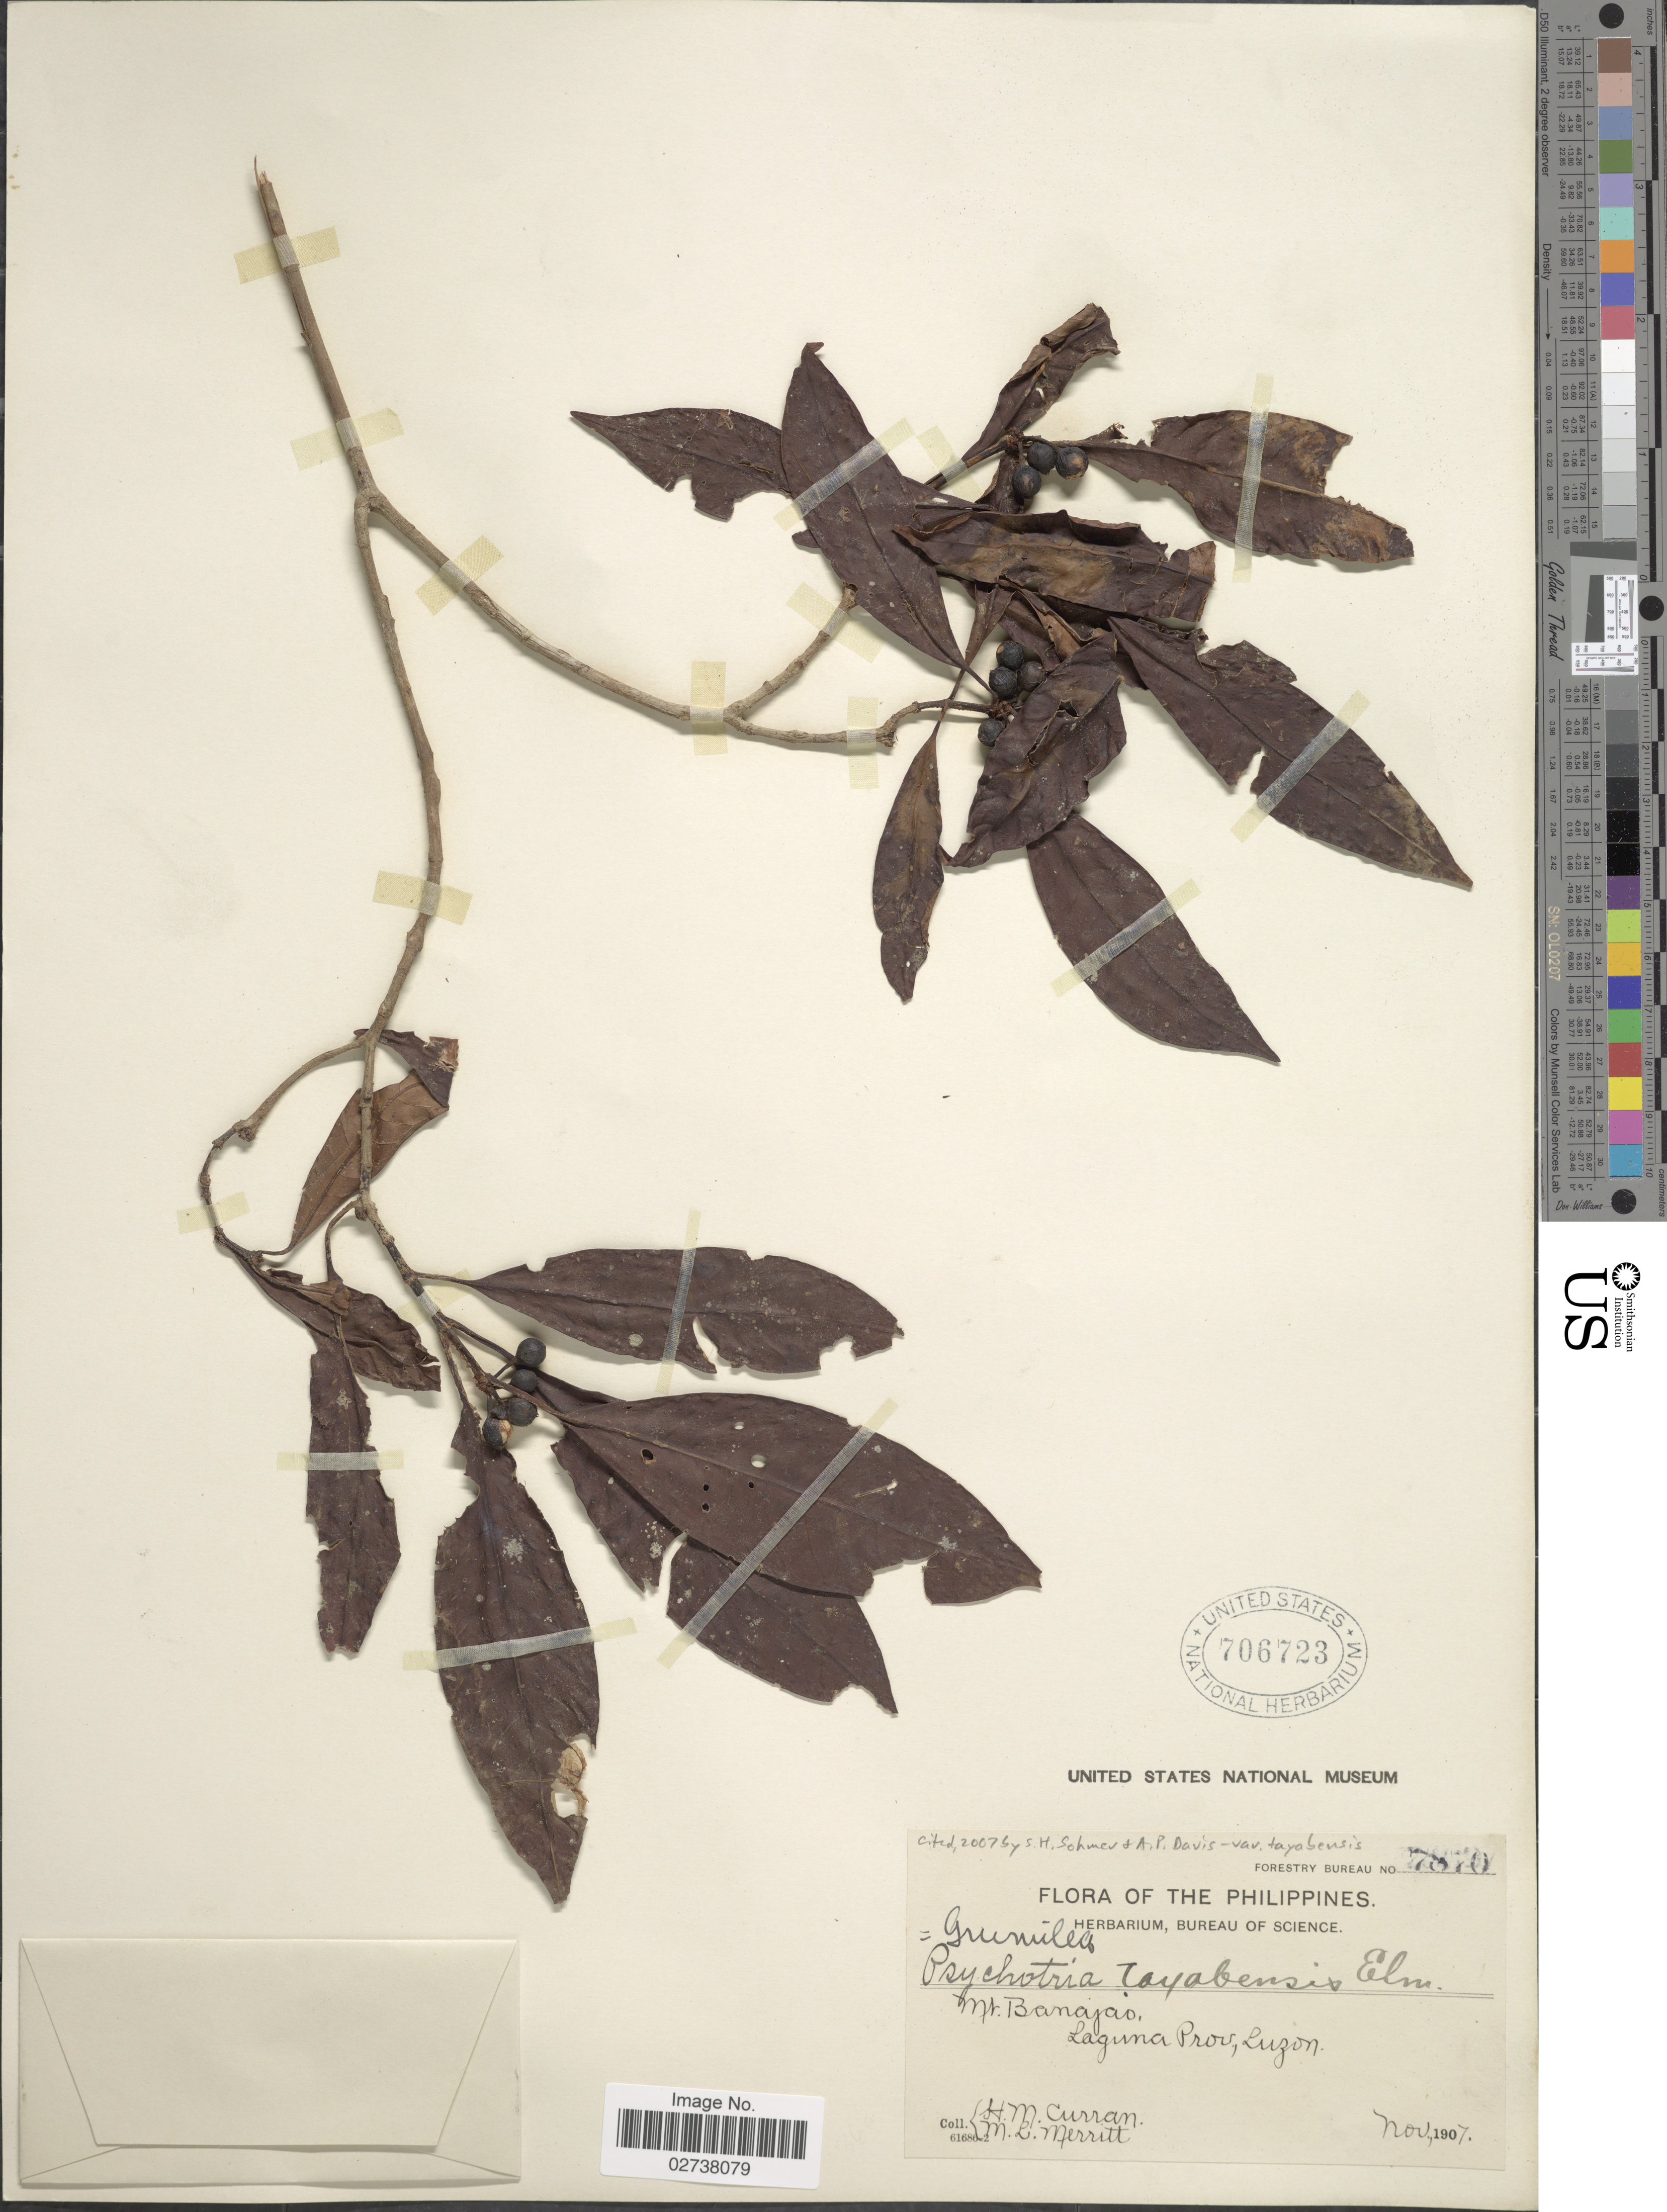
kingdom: Plantae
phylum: Tracheophyta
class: Magnoliopsida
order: Gentianales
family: Rubiaceae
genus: Psychotria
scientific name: Psychotria tayabensis var. tayabensis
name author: Elmer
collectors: H. M. Curran & M. L. Merritt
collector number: Forestry Bureau 7870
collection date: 1907-11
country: Philippines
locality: Mt. Banajao, Laguna Prov., Luzon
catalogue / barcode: US 706723